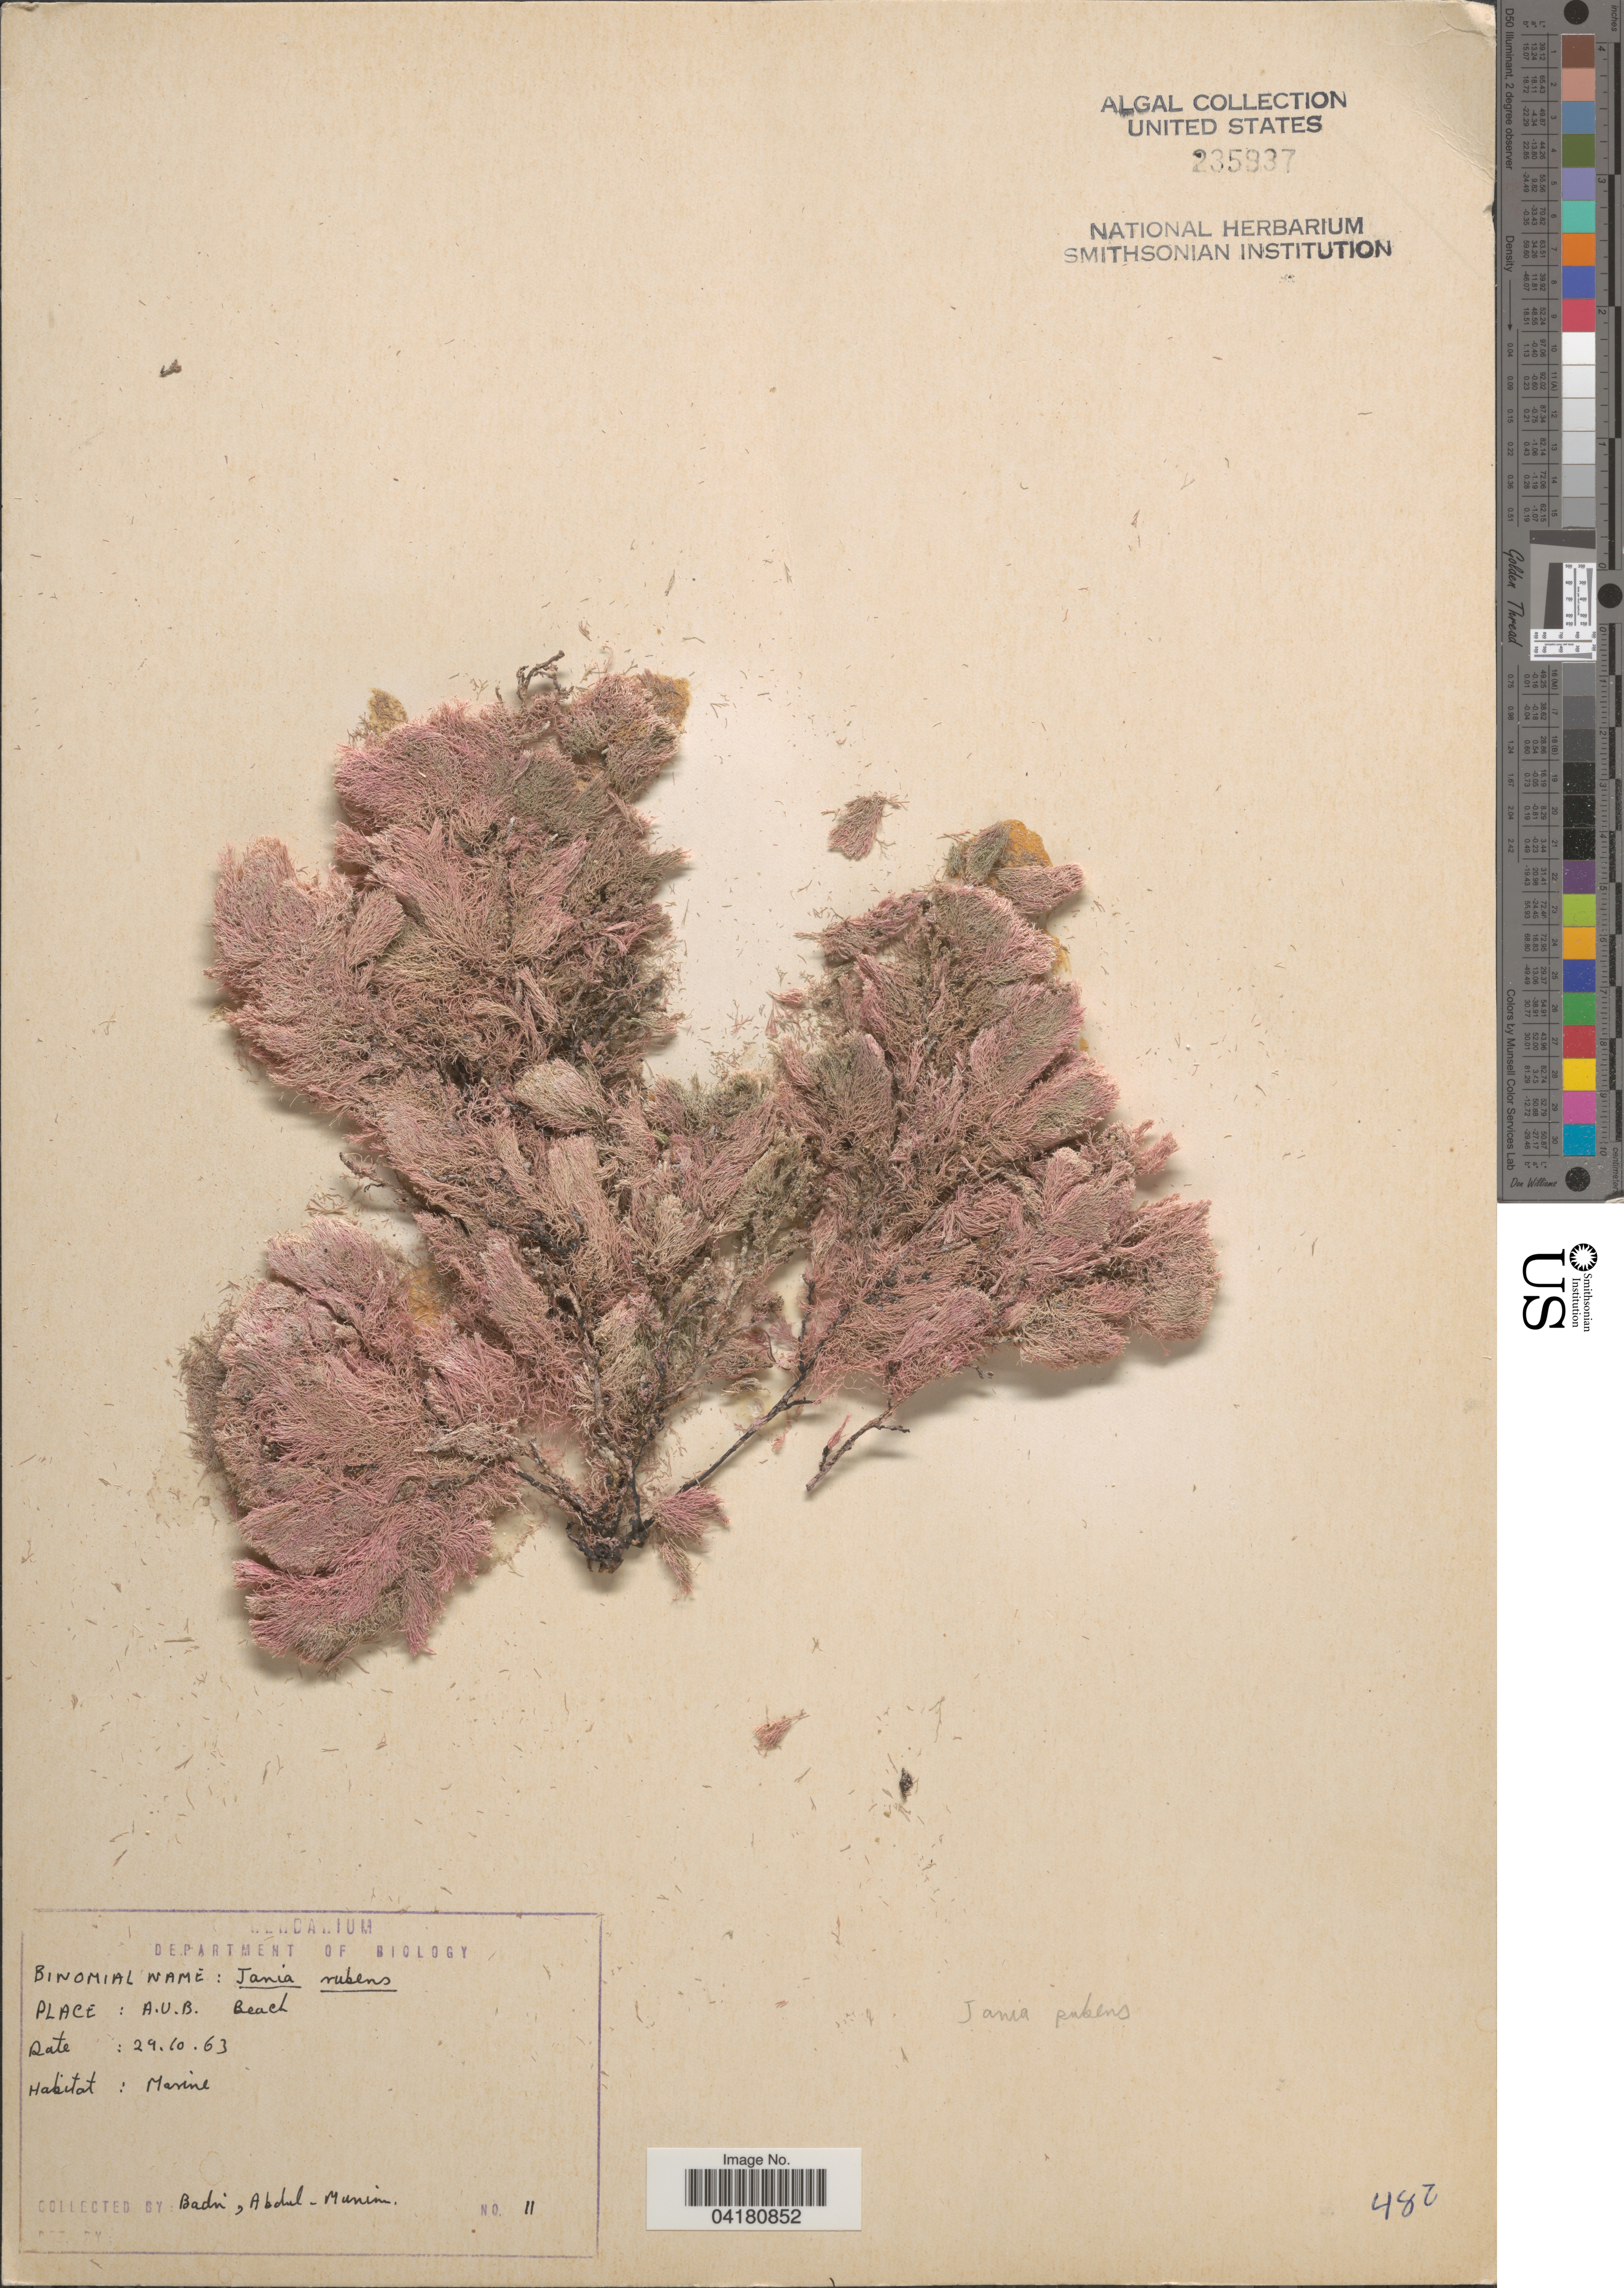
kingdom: Plantae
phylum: Rhodophyta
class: Florideophyceae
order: Corallinales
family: Corallinaceae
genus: Jania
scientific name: Jania rubens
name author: (L.) J.V.Lamouroux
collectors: Badri & Abdul-Munim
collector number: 11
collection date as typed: Transcribed d/m/y: 29/10/63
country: Lebanon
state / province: Beyrouth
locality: A.U.B beach.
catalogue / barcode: US 235937